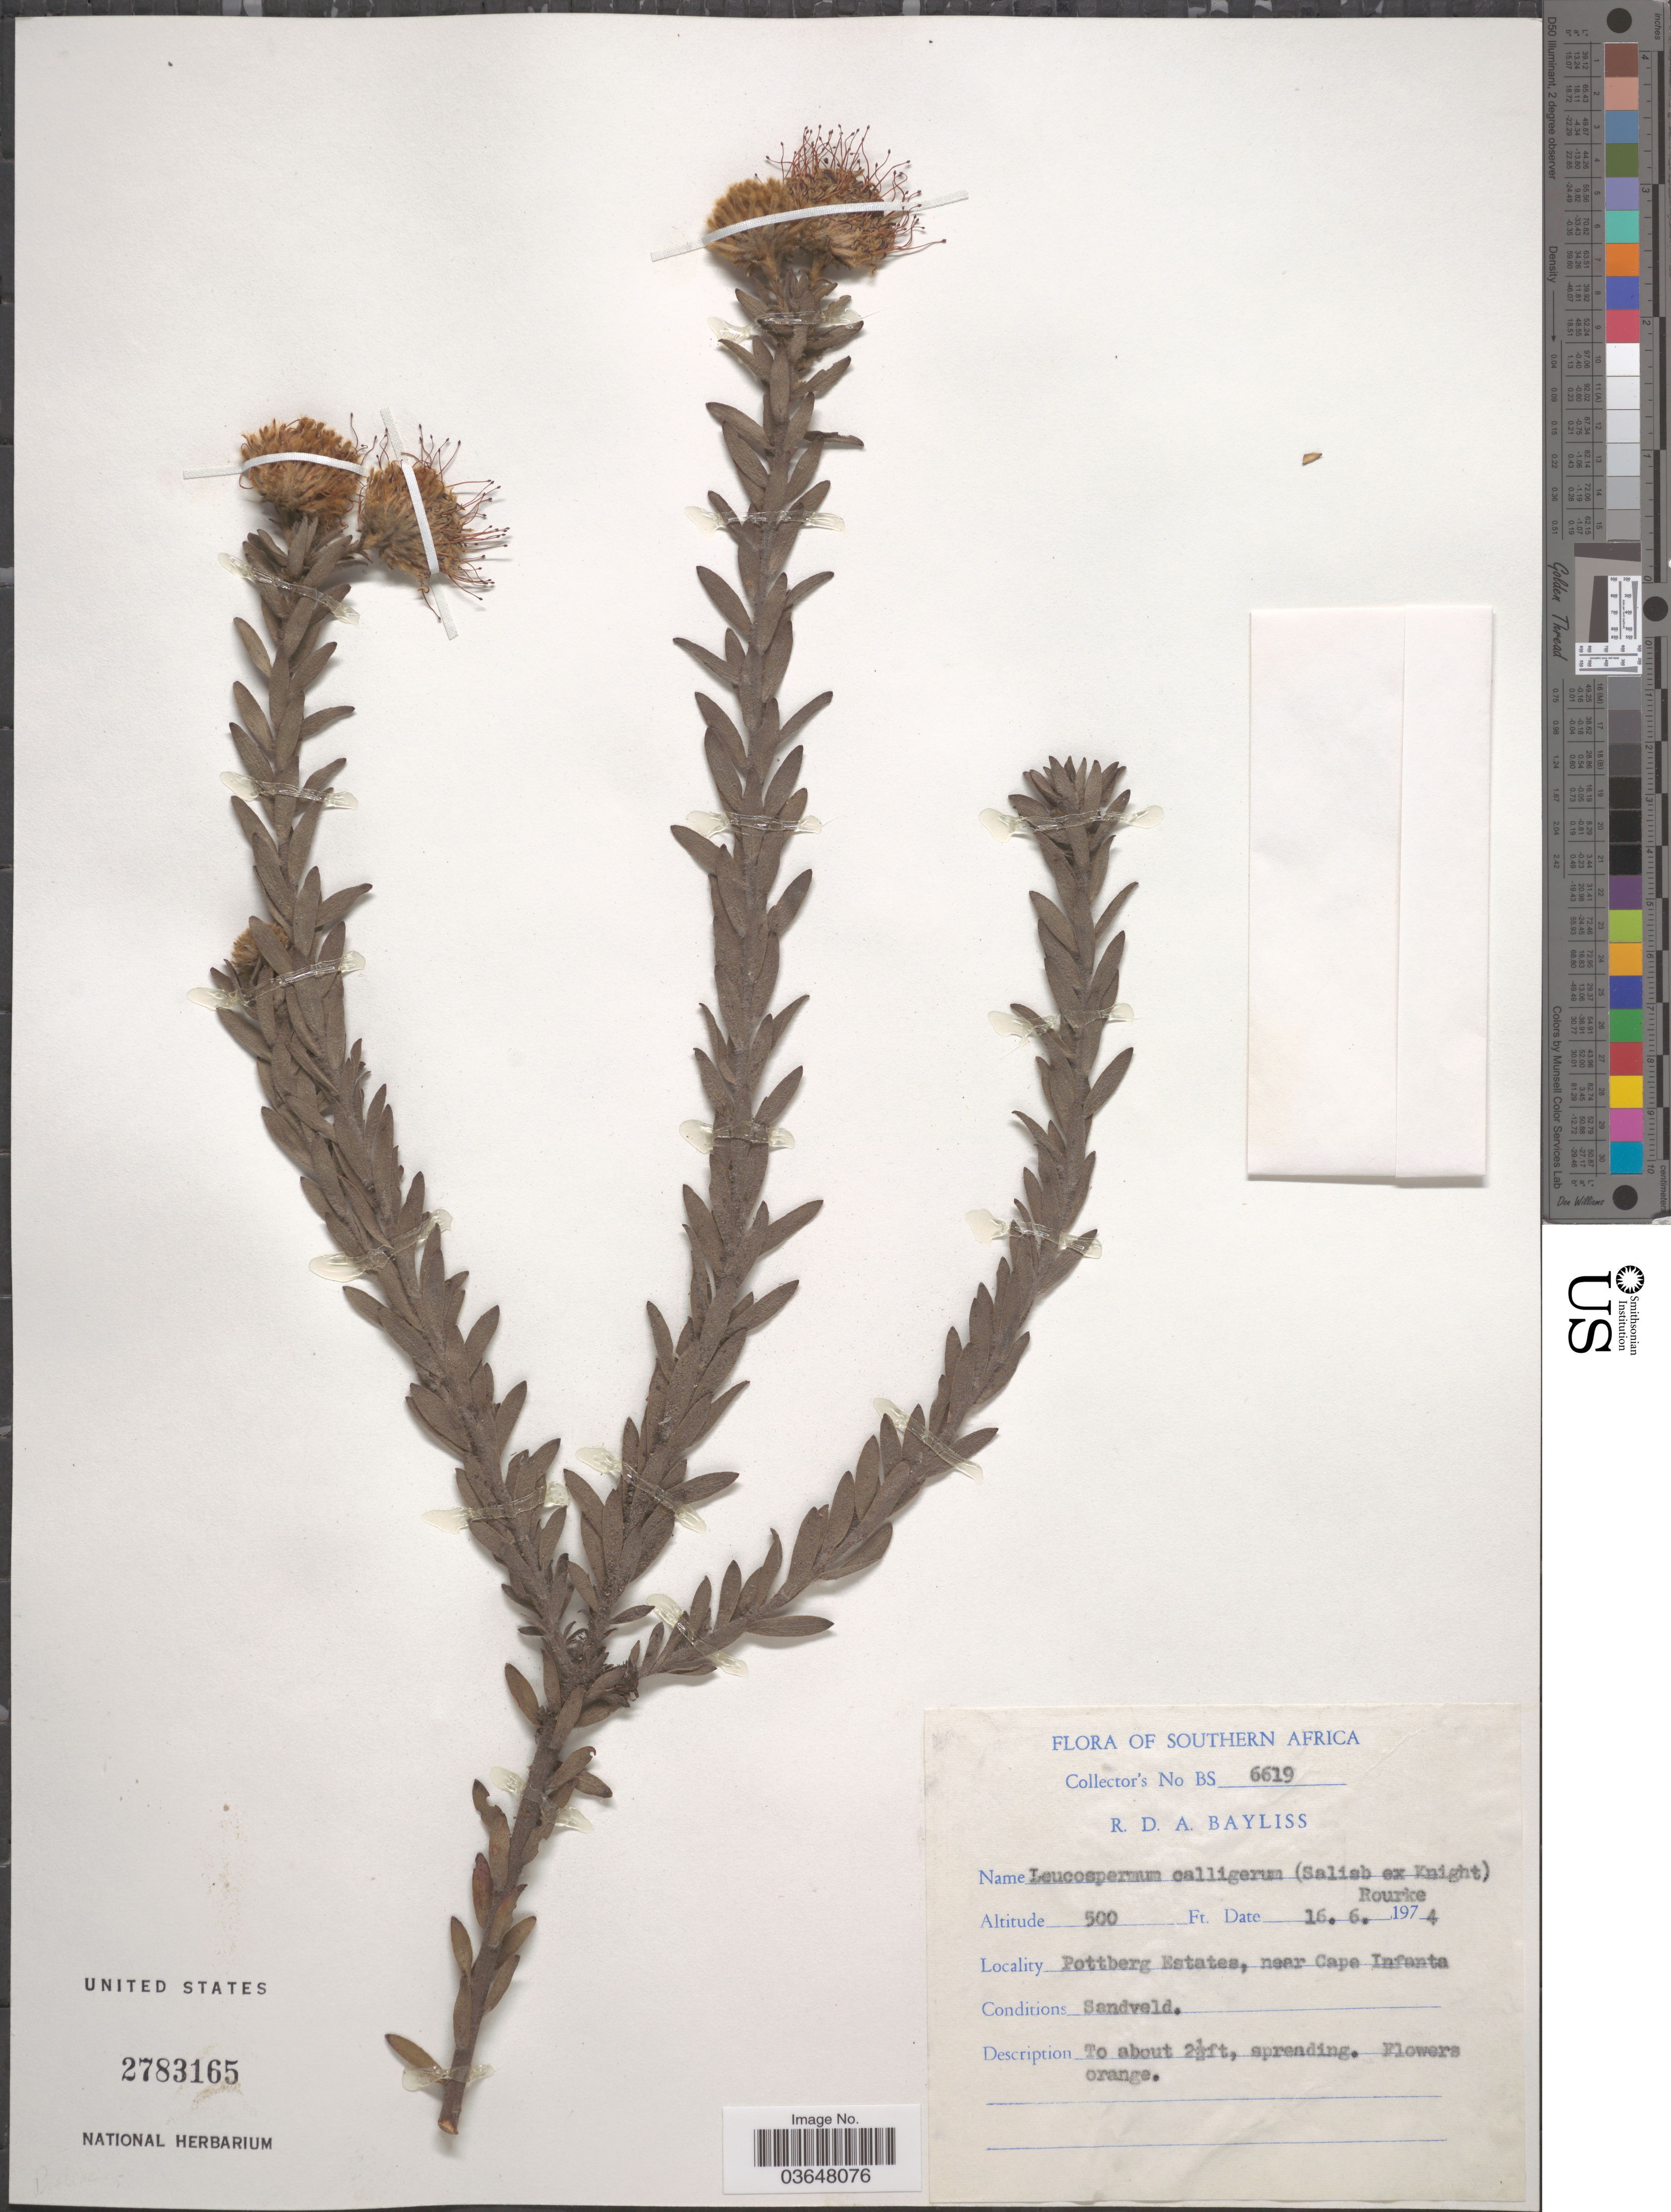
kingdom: Plantae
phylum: Tracheophyta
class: Magnoliopsida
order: Proteales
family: Proteaceae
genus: Leucospermum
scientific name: Leucospermum calligerum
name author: Rourke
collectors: R. Bayliss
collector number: BS6619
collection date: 1974-06-16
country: South Africa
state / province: Western Cape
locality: Southern Africa. Pottberg Estates, near Cape Infanta.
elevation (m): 152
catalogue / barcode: US 2783165